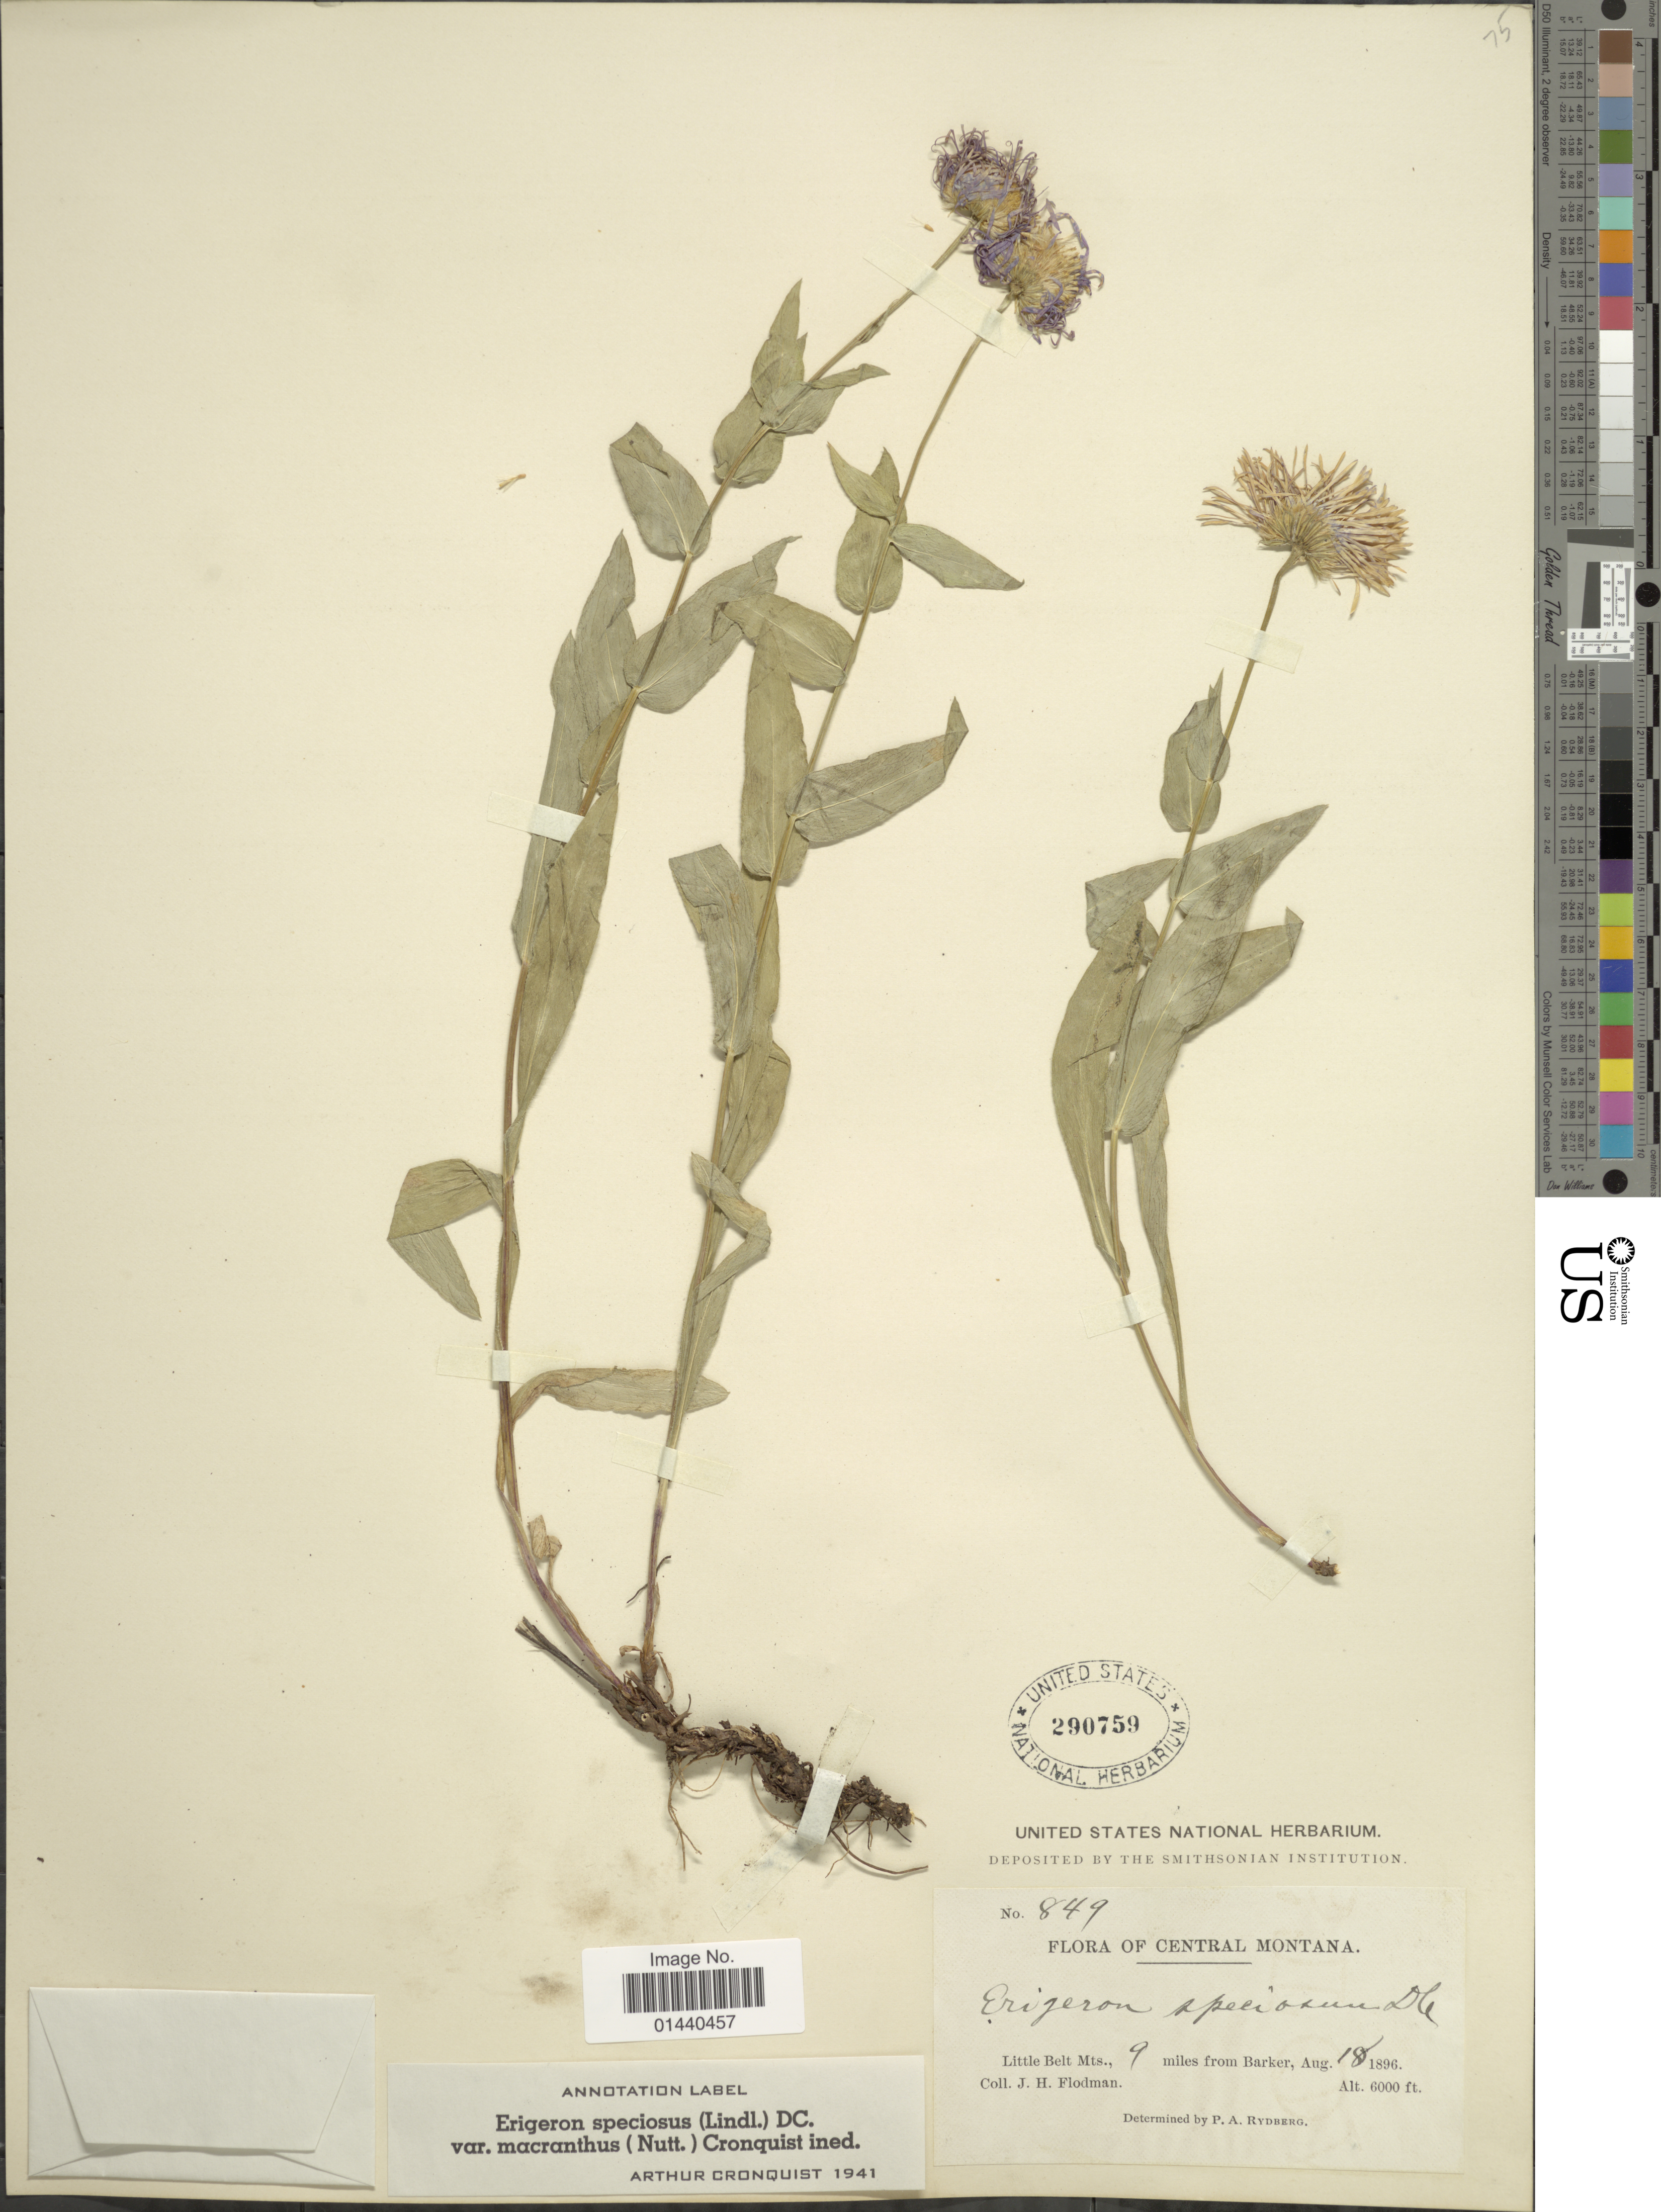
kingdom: Plantae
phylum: Tracheophyta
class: Magnoliopsida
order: Asterales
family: Asteraceae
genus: Erigeron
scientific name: Erigeron speciosus var. macranthus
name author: (Nutt.) Cronq.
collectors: J. Flodman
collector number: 849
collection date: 1896-08-18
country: United States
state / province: Montana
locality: Central Montana. Little Belt Mts., 9 miles from Barker.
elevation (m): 1829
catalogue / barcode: US 290759